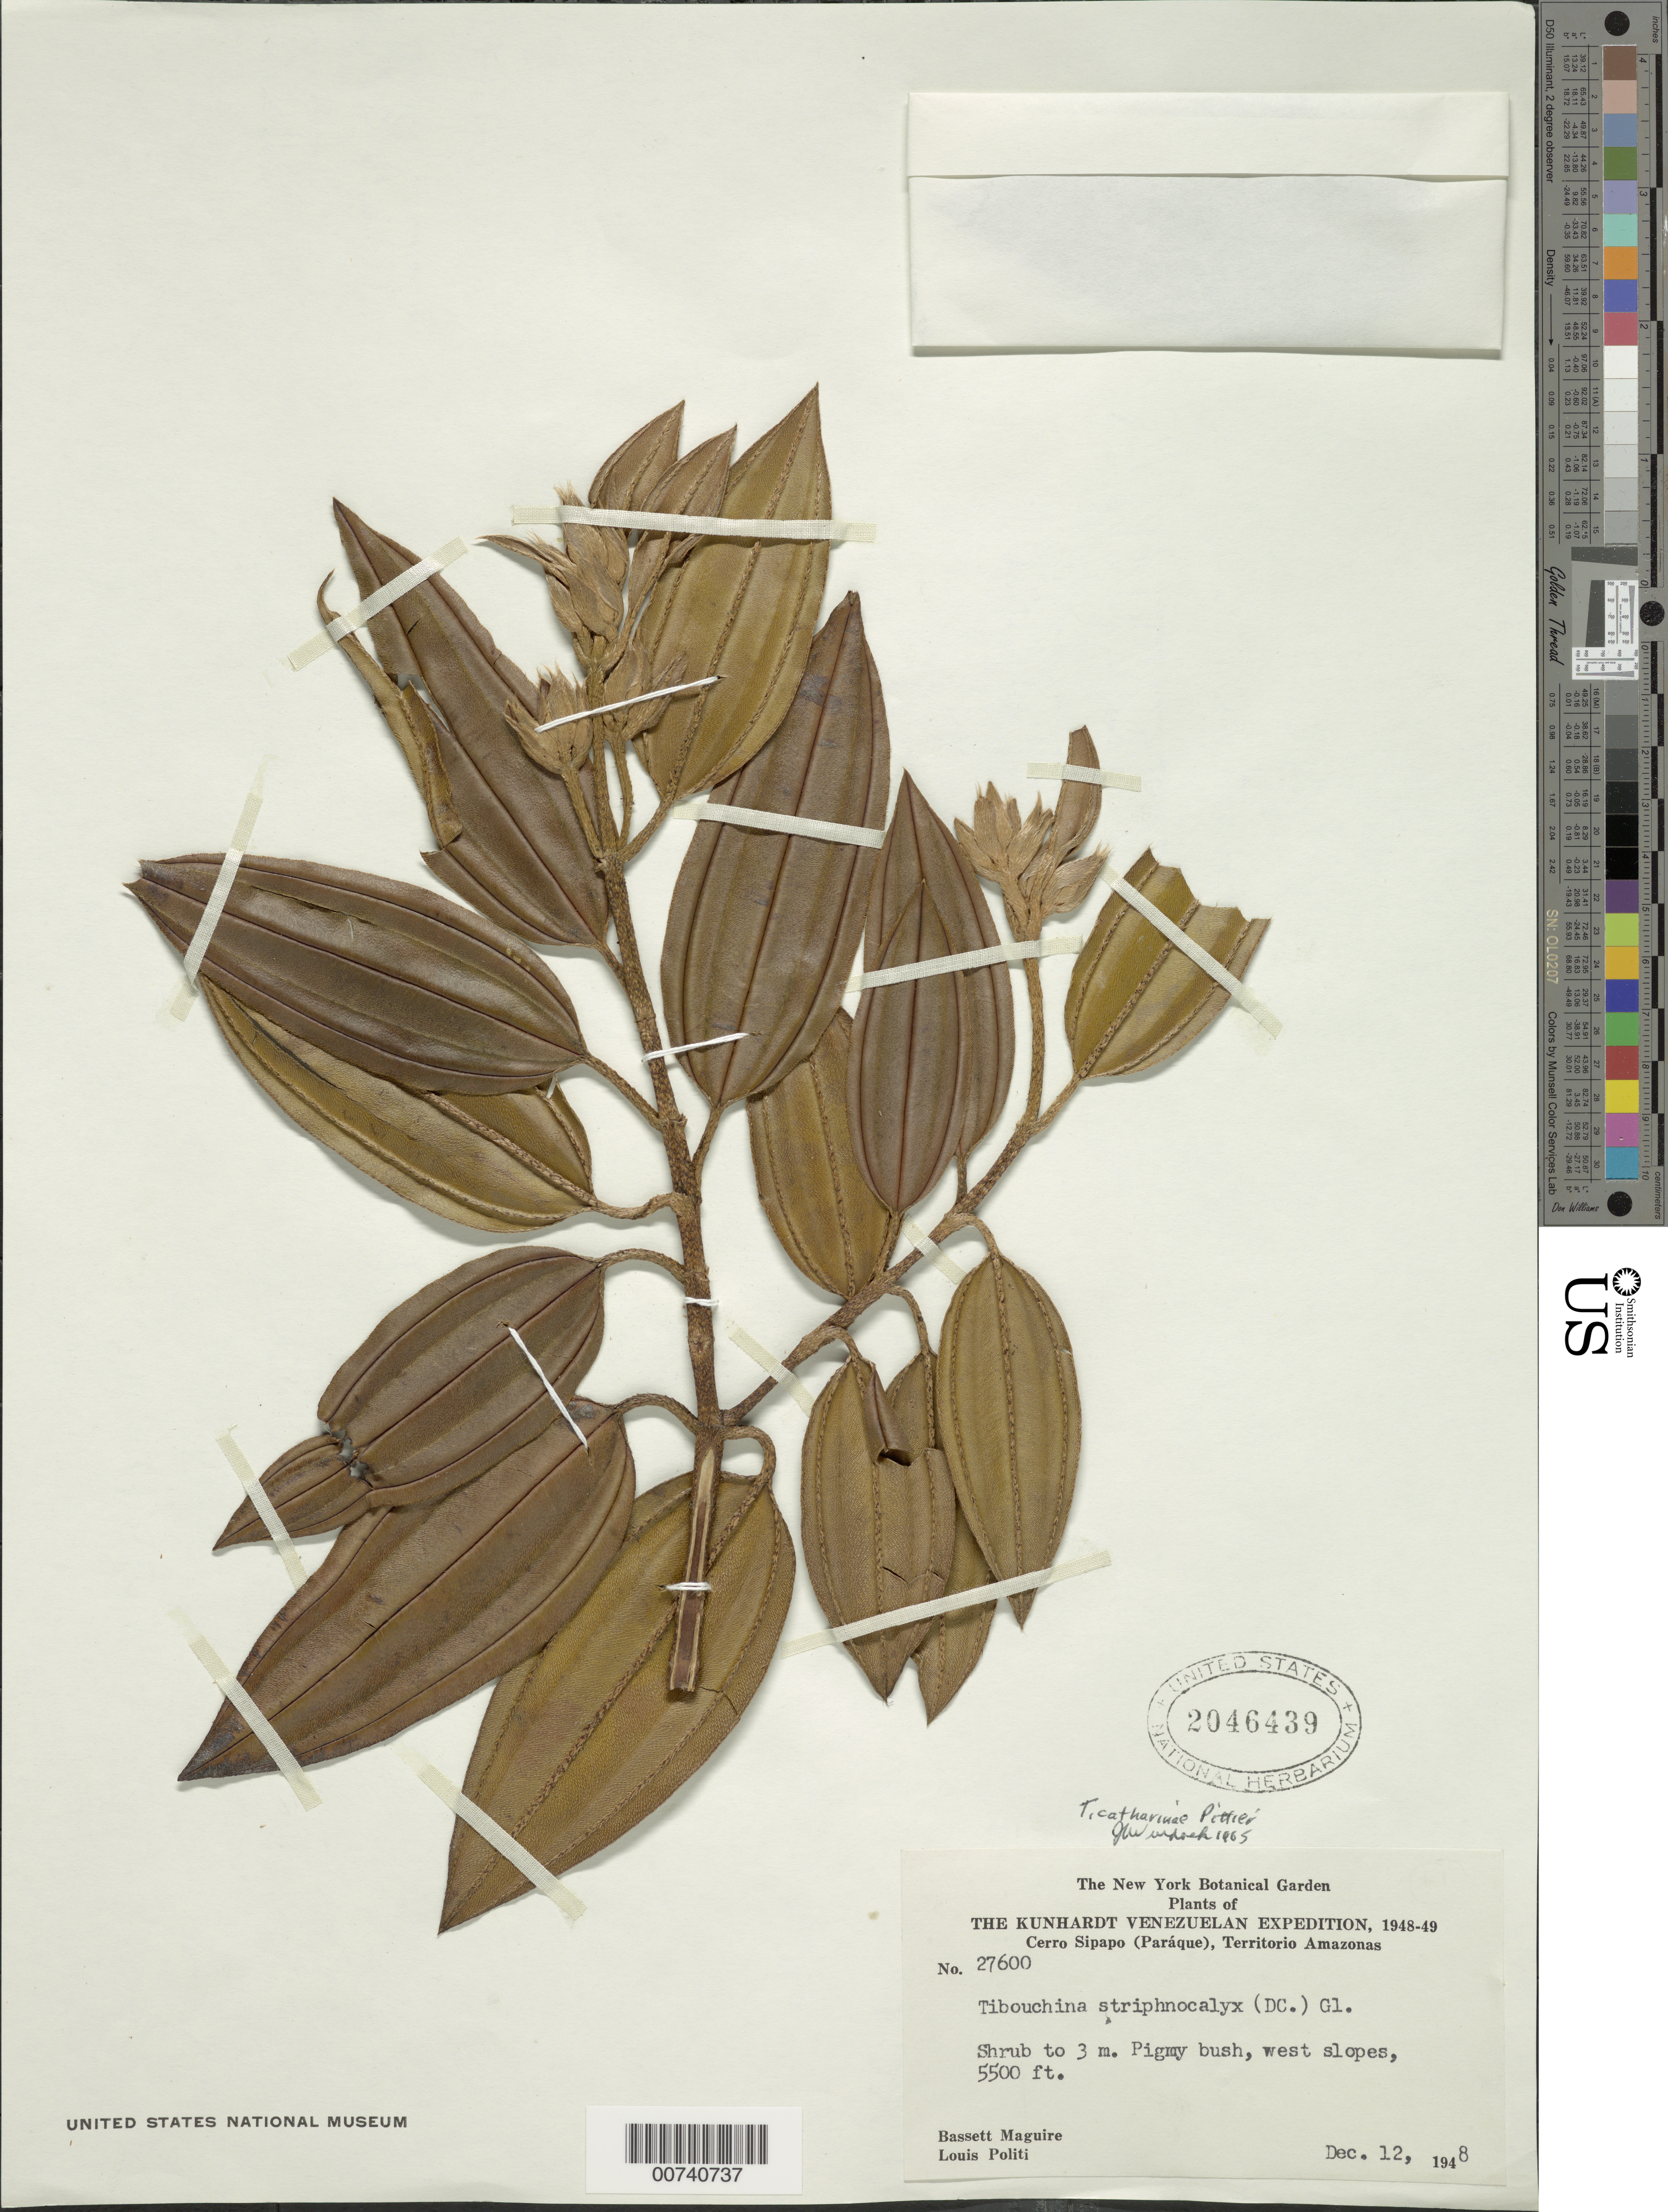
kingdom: Plantae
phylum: Tracheophyta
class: Magnoliopsida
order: Myrtales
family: Melastomataceae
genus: Tibouchina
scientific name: Tibouchina catharinae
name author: Pittier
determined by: Wurdack, John J., (US), US (UNITED STATES)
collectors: B. Maguire & L. Politi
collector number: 27600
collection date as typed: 12-Dec-48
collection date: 1948-12-12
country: Venezuela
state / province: Amazonas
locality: Cerro Sipapo (Paráque)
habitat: Pigmy bush, west slopes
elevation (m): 1676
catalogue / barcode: US 2046439